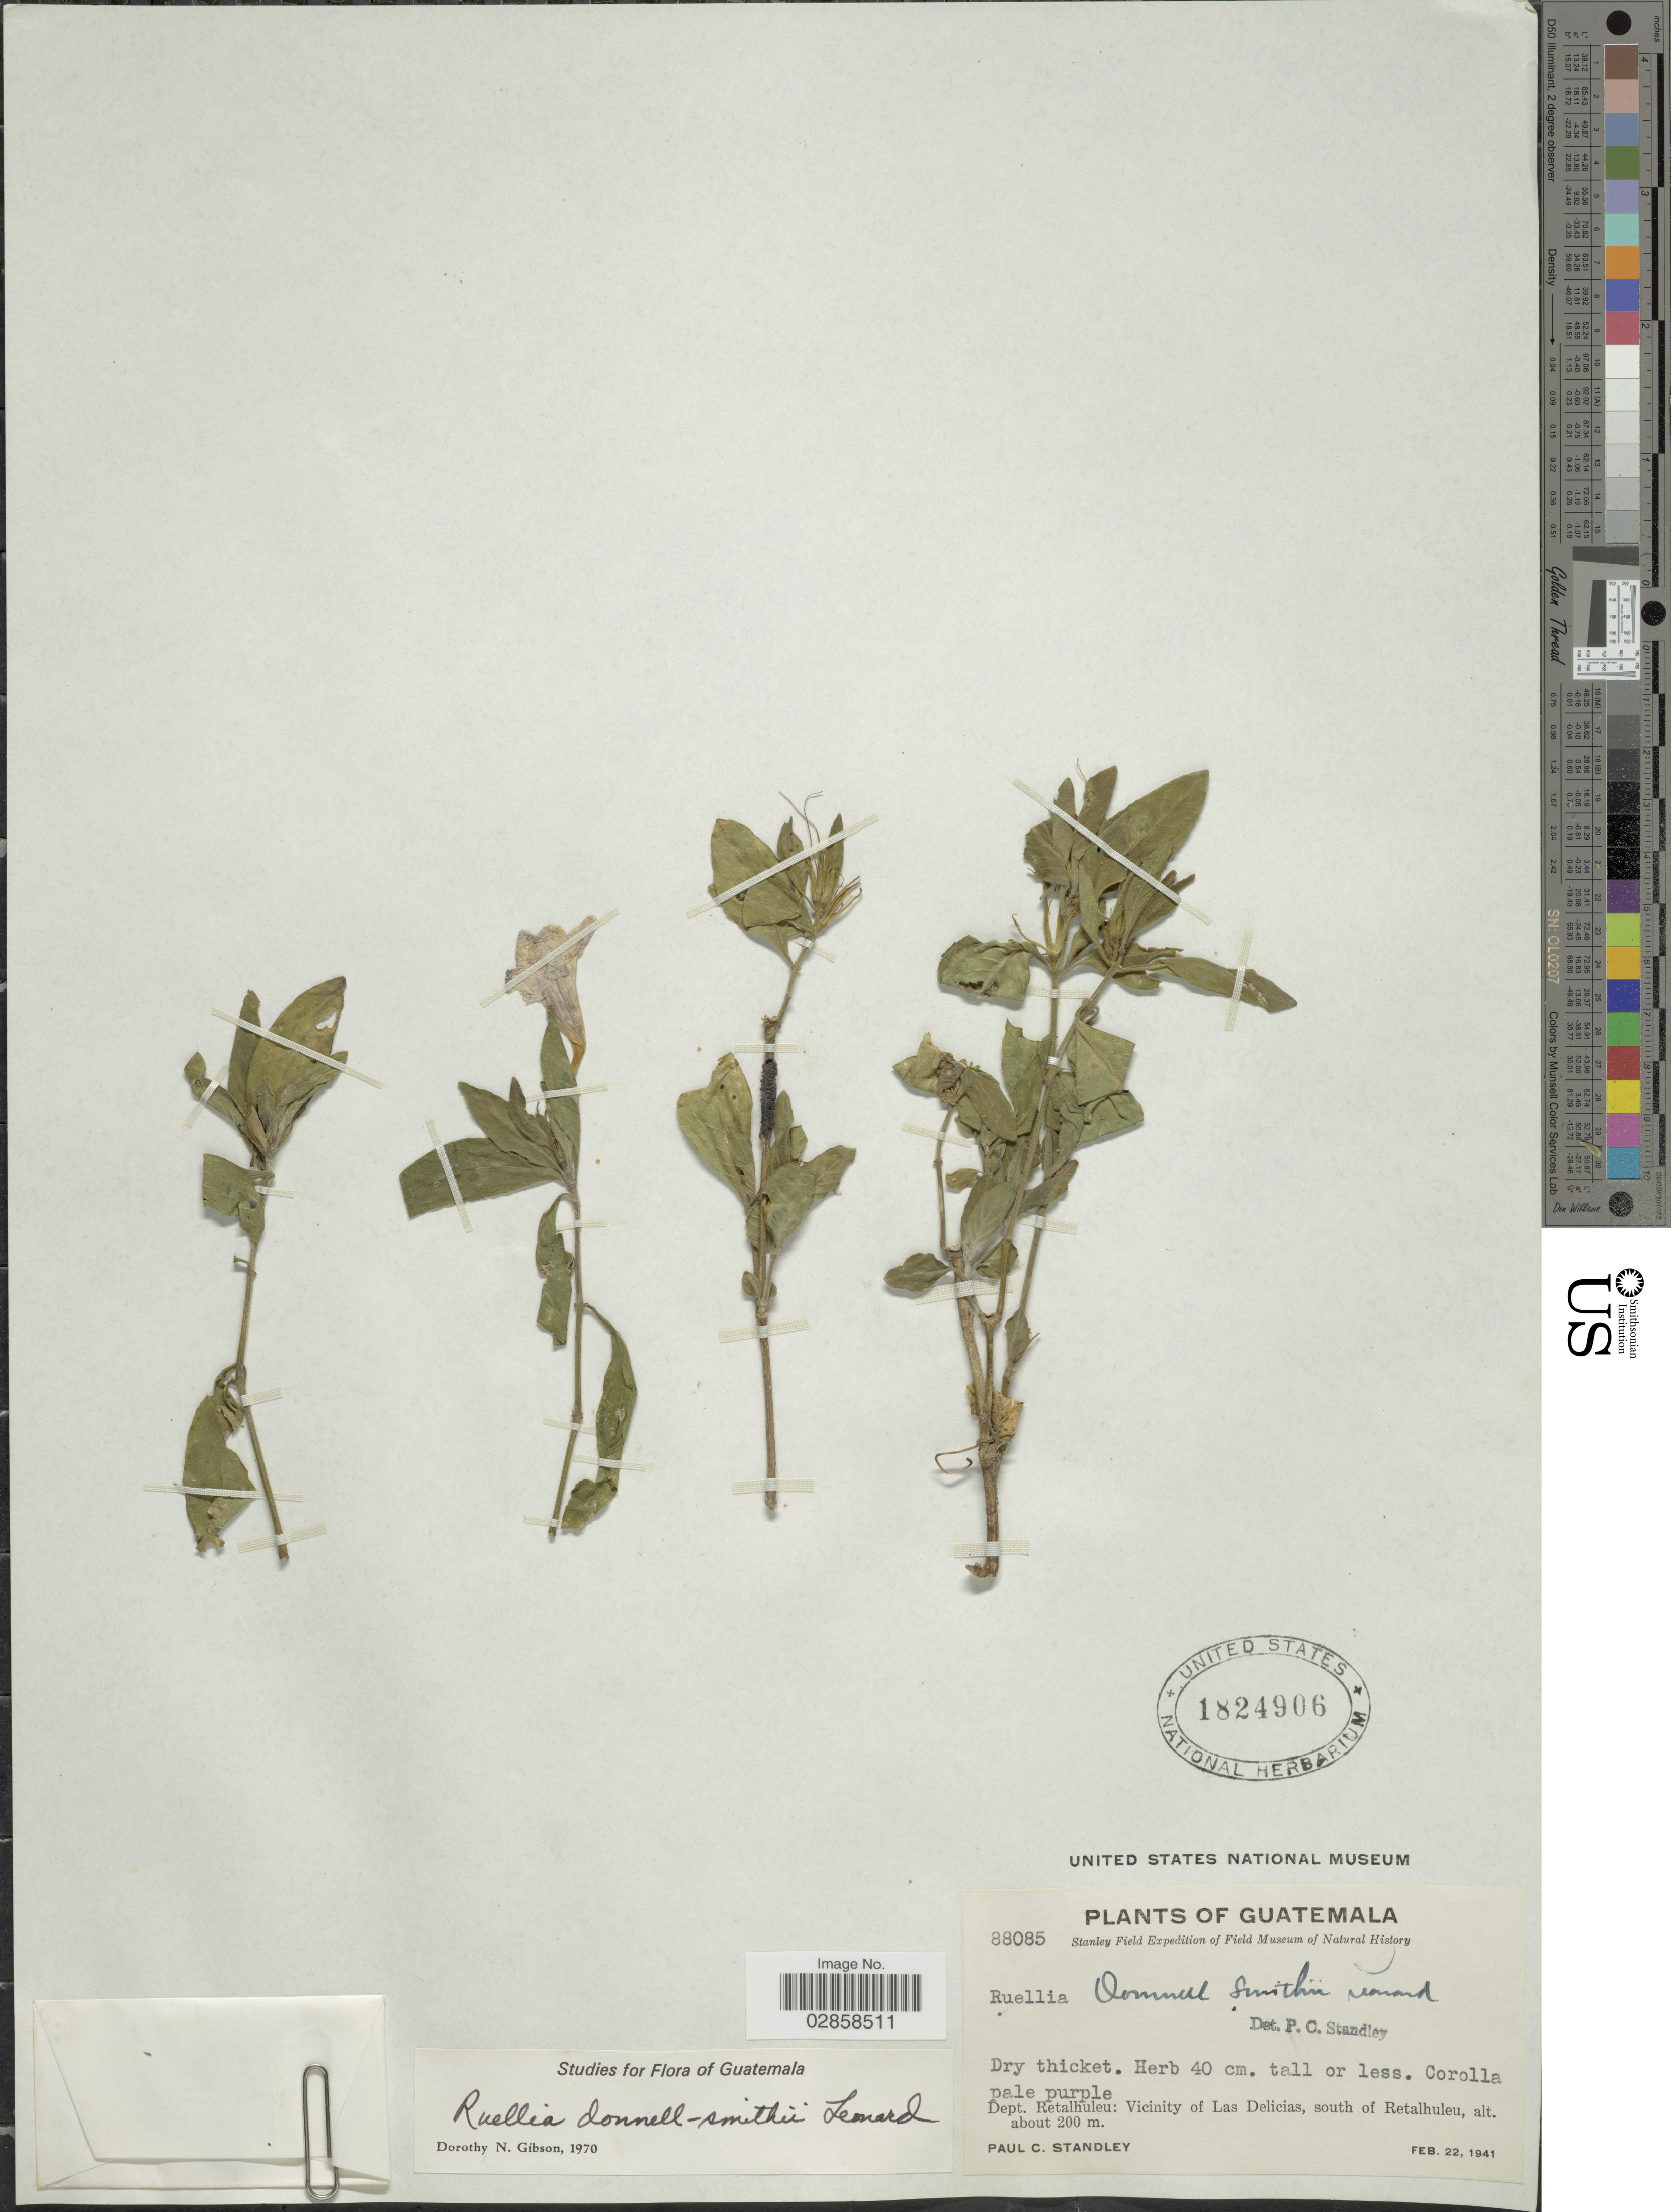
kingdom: Plantae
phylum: Tracheophyta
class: Magnoliopsida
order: Lamiales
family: Acanthaceae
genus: Ruellia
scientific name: Ruellia donnell-smithii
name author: Leonard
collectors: P. C. Standley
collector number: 88085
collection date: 1941-02-22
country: Guatemala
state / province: Retalhuleu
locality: Dept. Retalhuleu: Vicinity of Las Delicias, south of Retalhuleu.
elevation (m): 200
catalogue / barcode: US 1824906